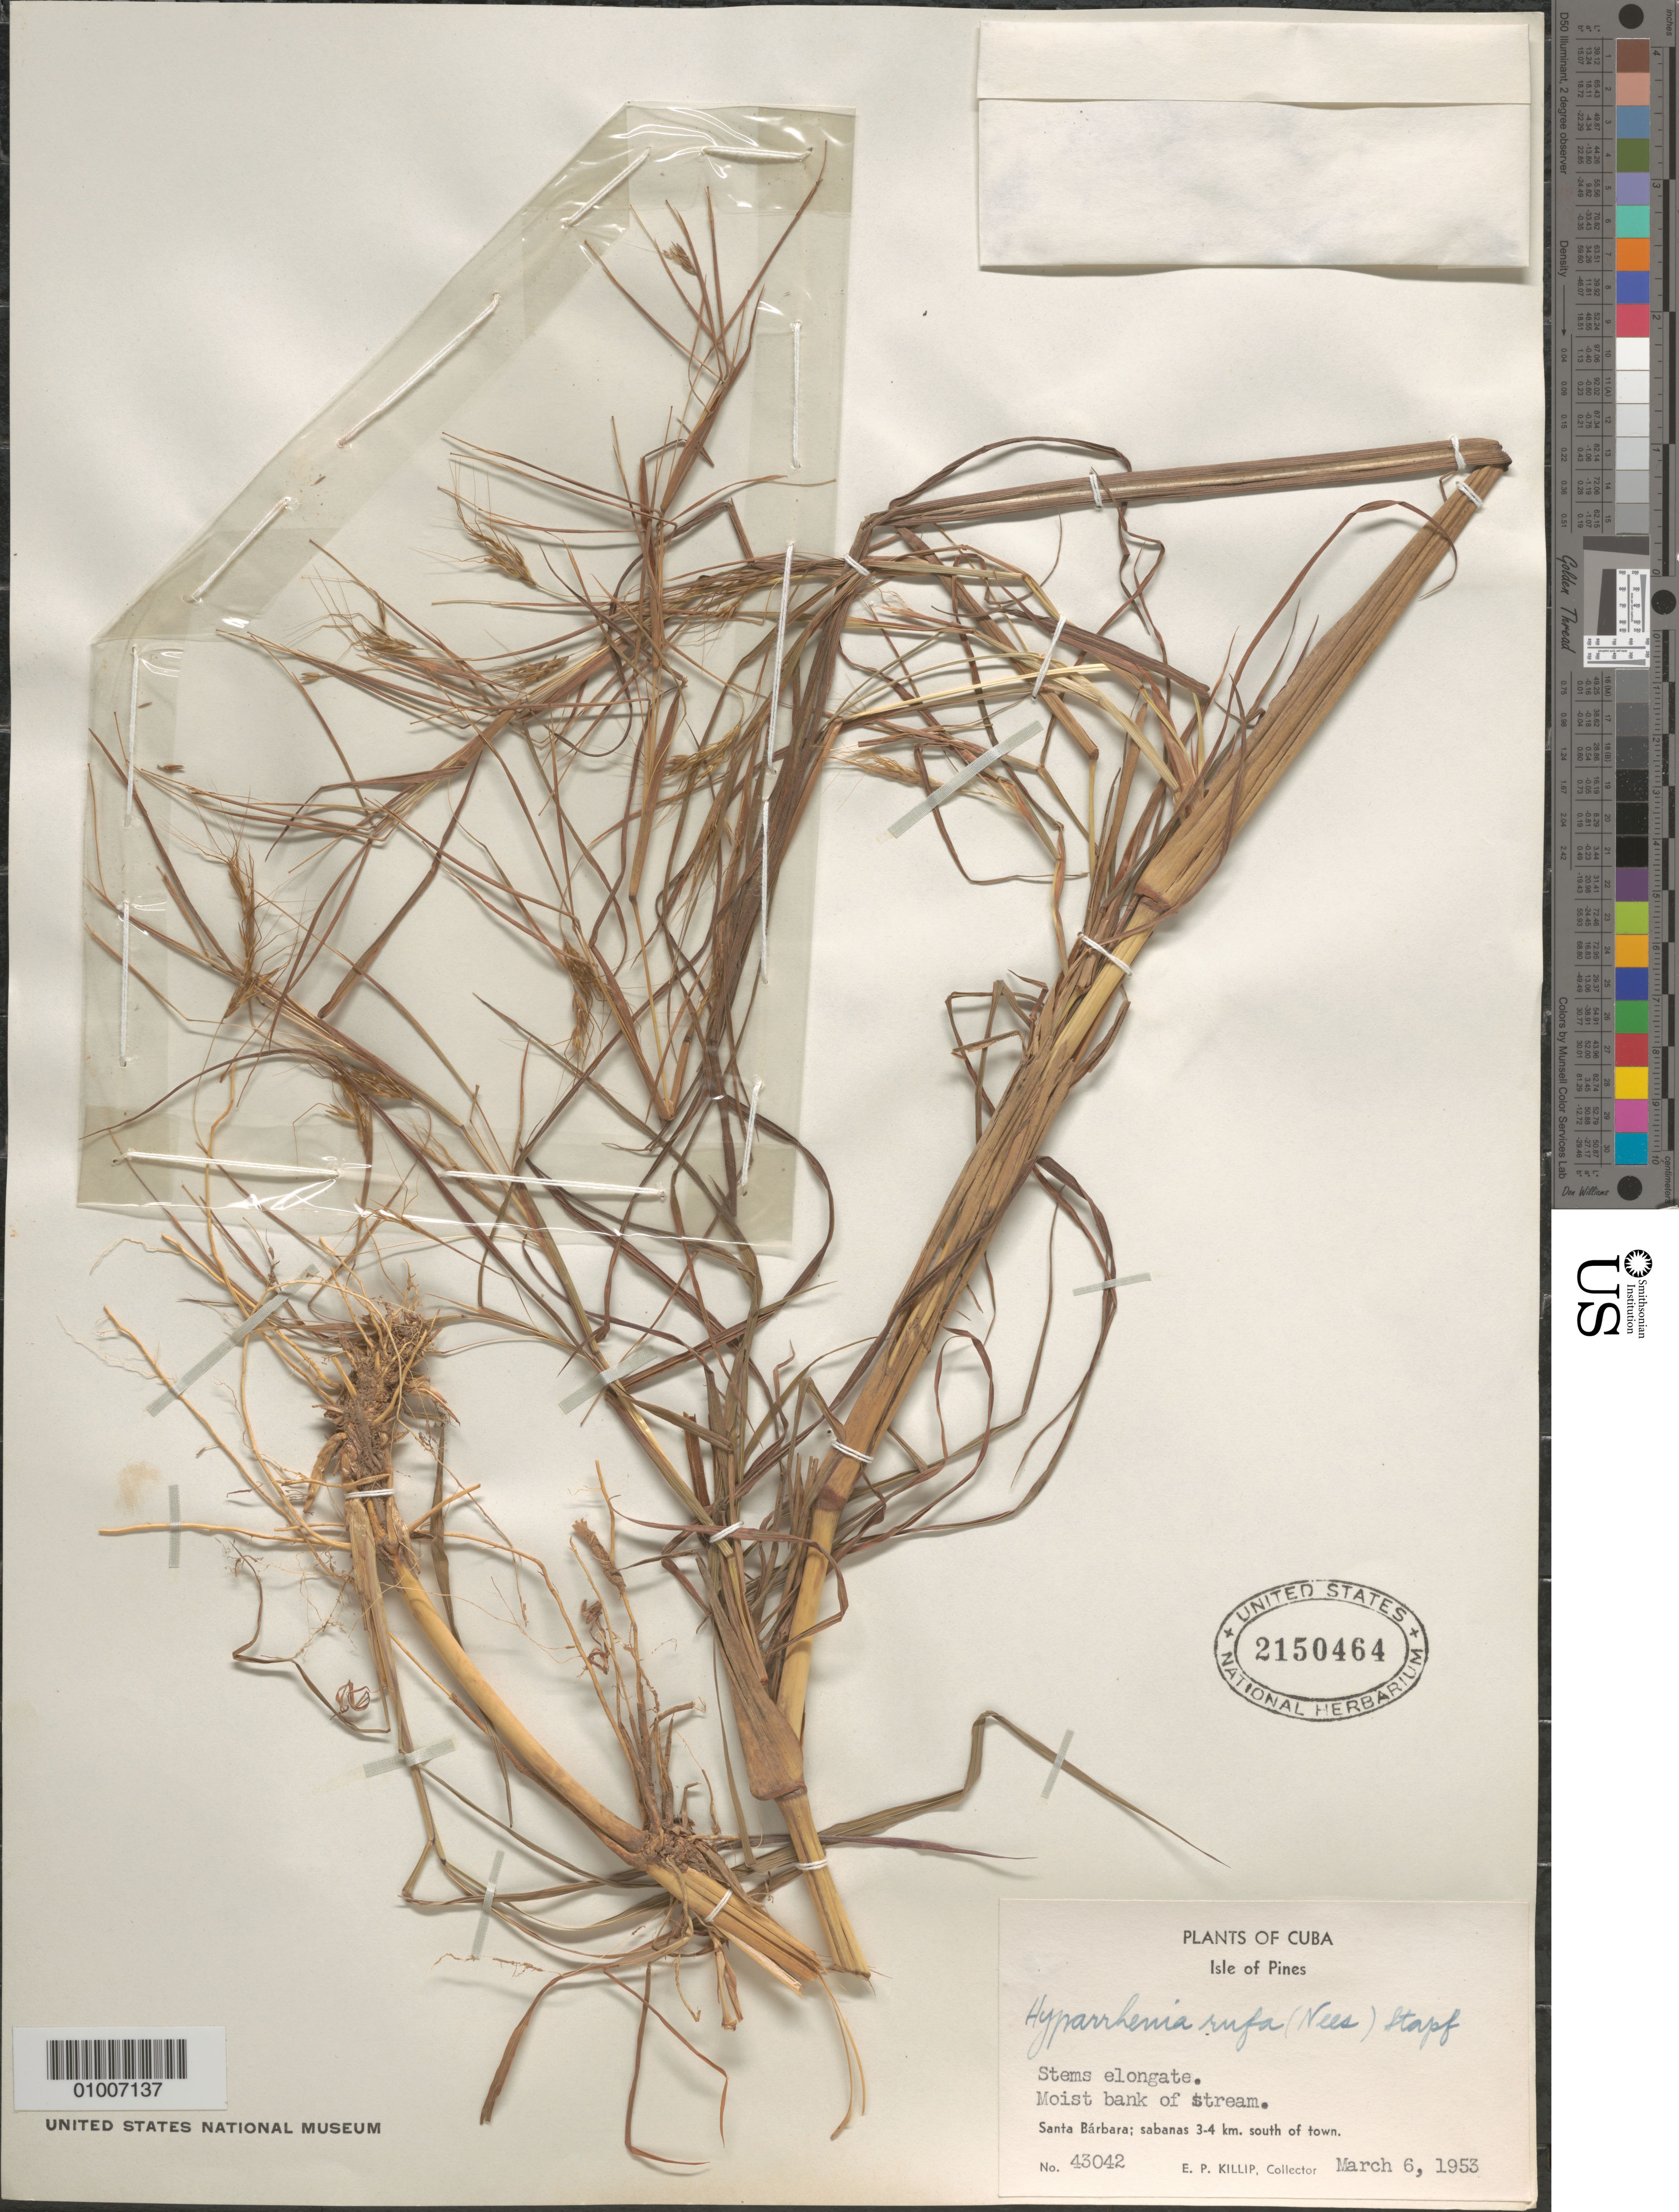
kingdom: Plantae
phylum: Tracheophyta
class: Liliopsida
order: Poales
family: Poaceae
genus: Hyparrhenia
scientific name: Hyparrhenia rufa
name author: (Nees) Stapf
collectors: E. P. Killip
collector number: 43042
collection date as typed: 06 Mar 1953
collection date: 1953-03-06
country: Cuba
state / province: Isla de la Juventud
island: Isla de la Juventud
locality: [Isle of Pines], Santa barbara, 3-4 km south of town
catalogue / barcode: US 2150464